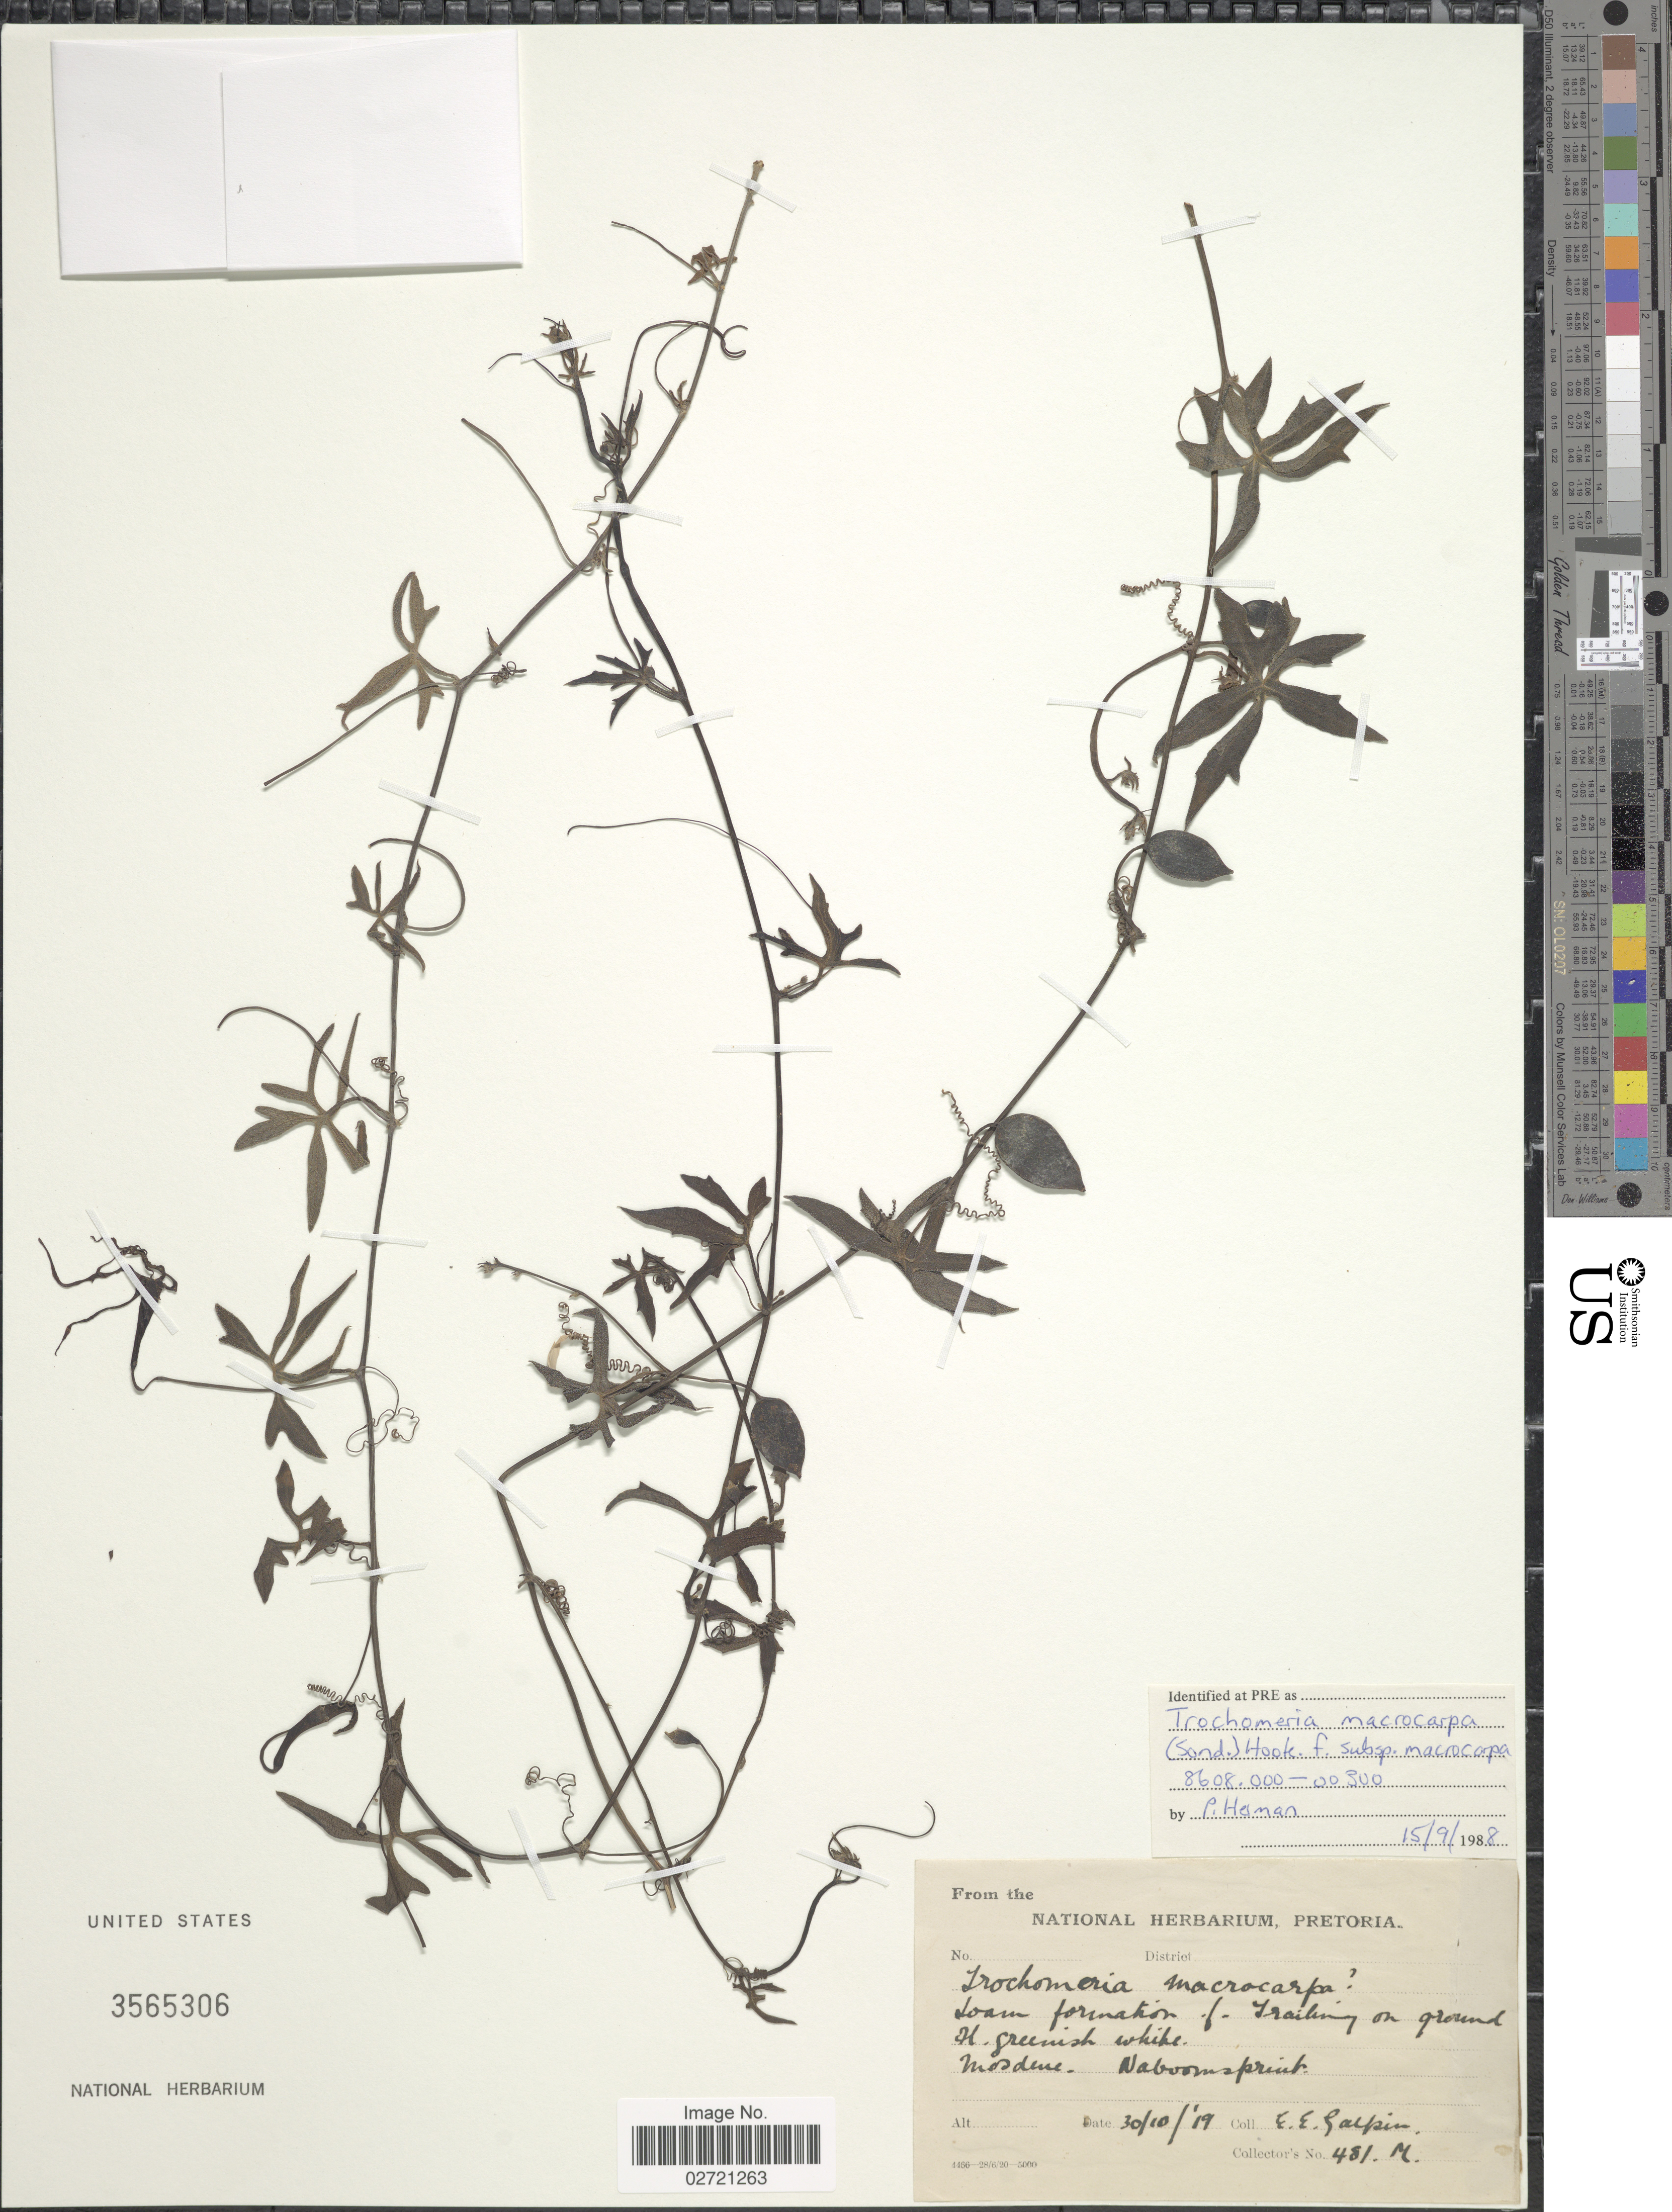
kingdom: Plantae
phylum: Tracheophyta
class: Magnoliopsida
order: Cucurbitales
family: Cucurbitaceae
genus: Trochomeria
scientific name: Trochomeria macrocarpa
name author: (Sond.) Hook. f.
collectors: E. Galpin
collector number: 481.M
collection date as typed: Transcribed d/m/y: 30/10/19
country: South Africa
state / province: Limpopo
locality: Mosdule, Naboomspruit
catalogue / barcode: US 3565306